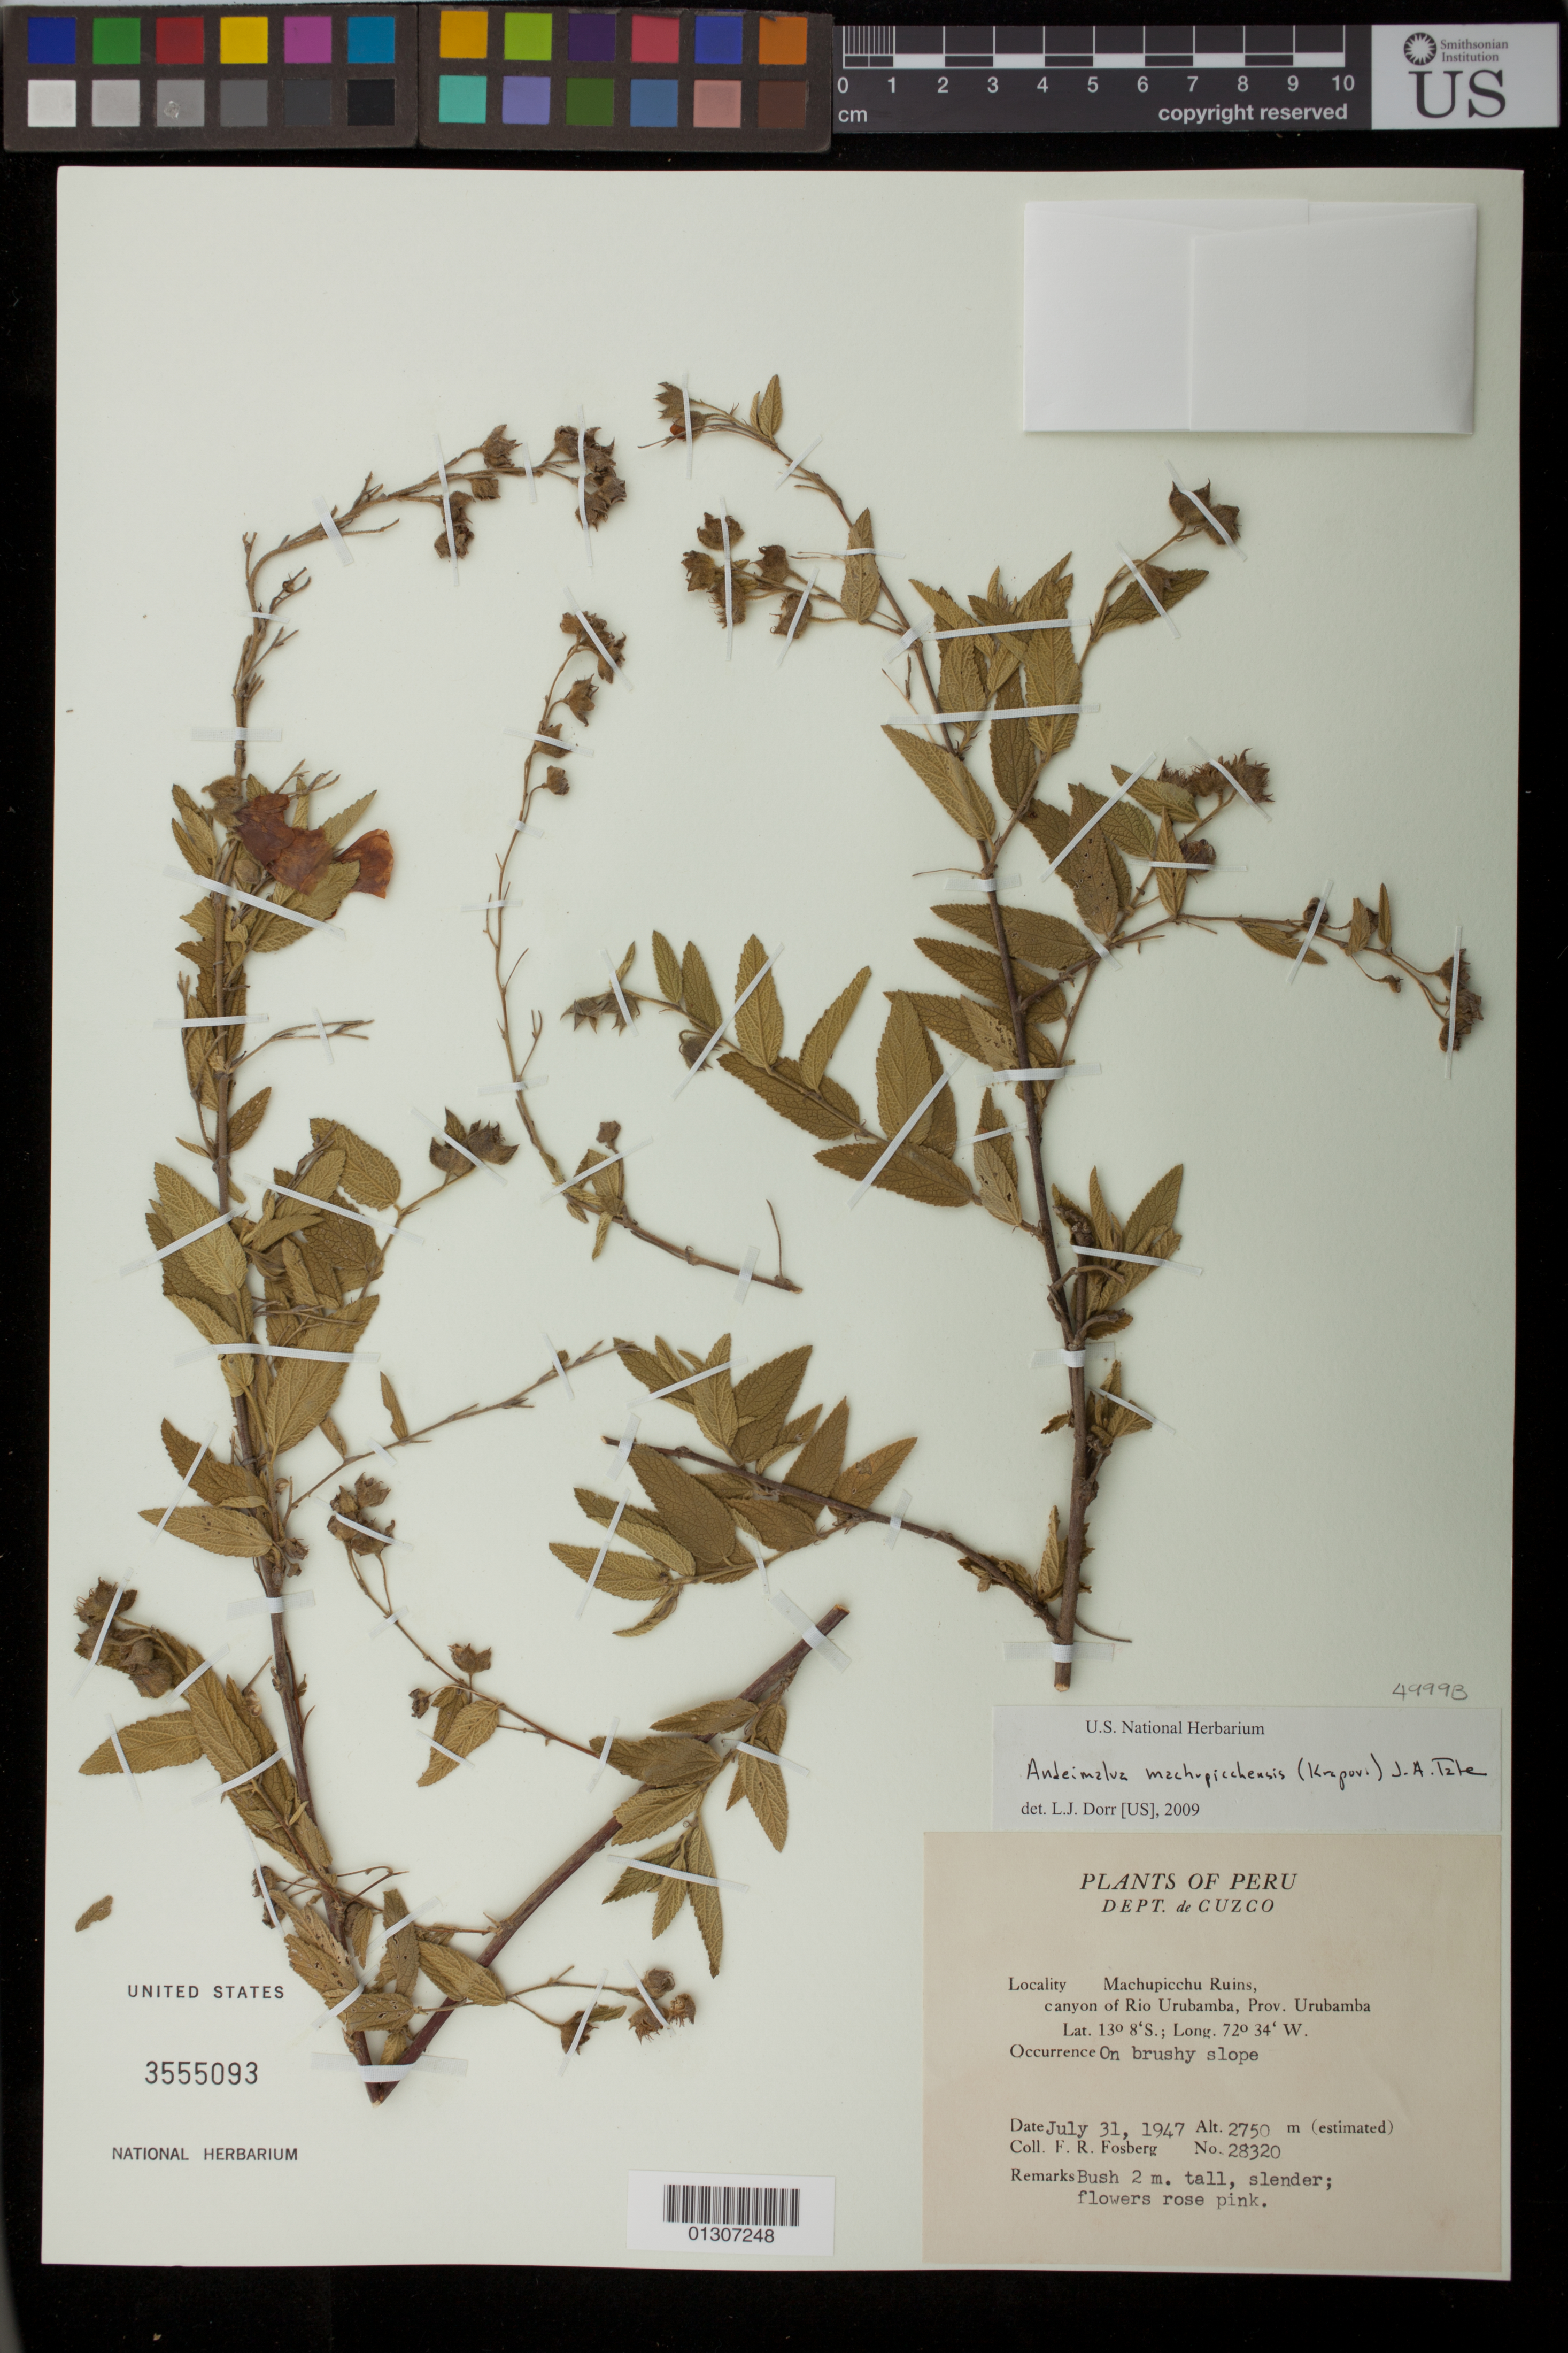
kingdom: Plantae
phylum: Tracheophyta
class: Magnoliopsida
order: Malvales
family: Malvaceae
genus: Andeimalva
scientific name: Andeimalva machupicchensis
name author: (Krapov.) J. A. Tate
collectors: F. R. Fosberg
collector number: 28320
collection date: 1947-07-31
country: Peru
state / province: Cusco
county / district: Urubamba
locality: Machupicchu Ruins, canyon of Rio Urubamba.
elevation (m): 2750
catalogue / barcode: US 3555093